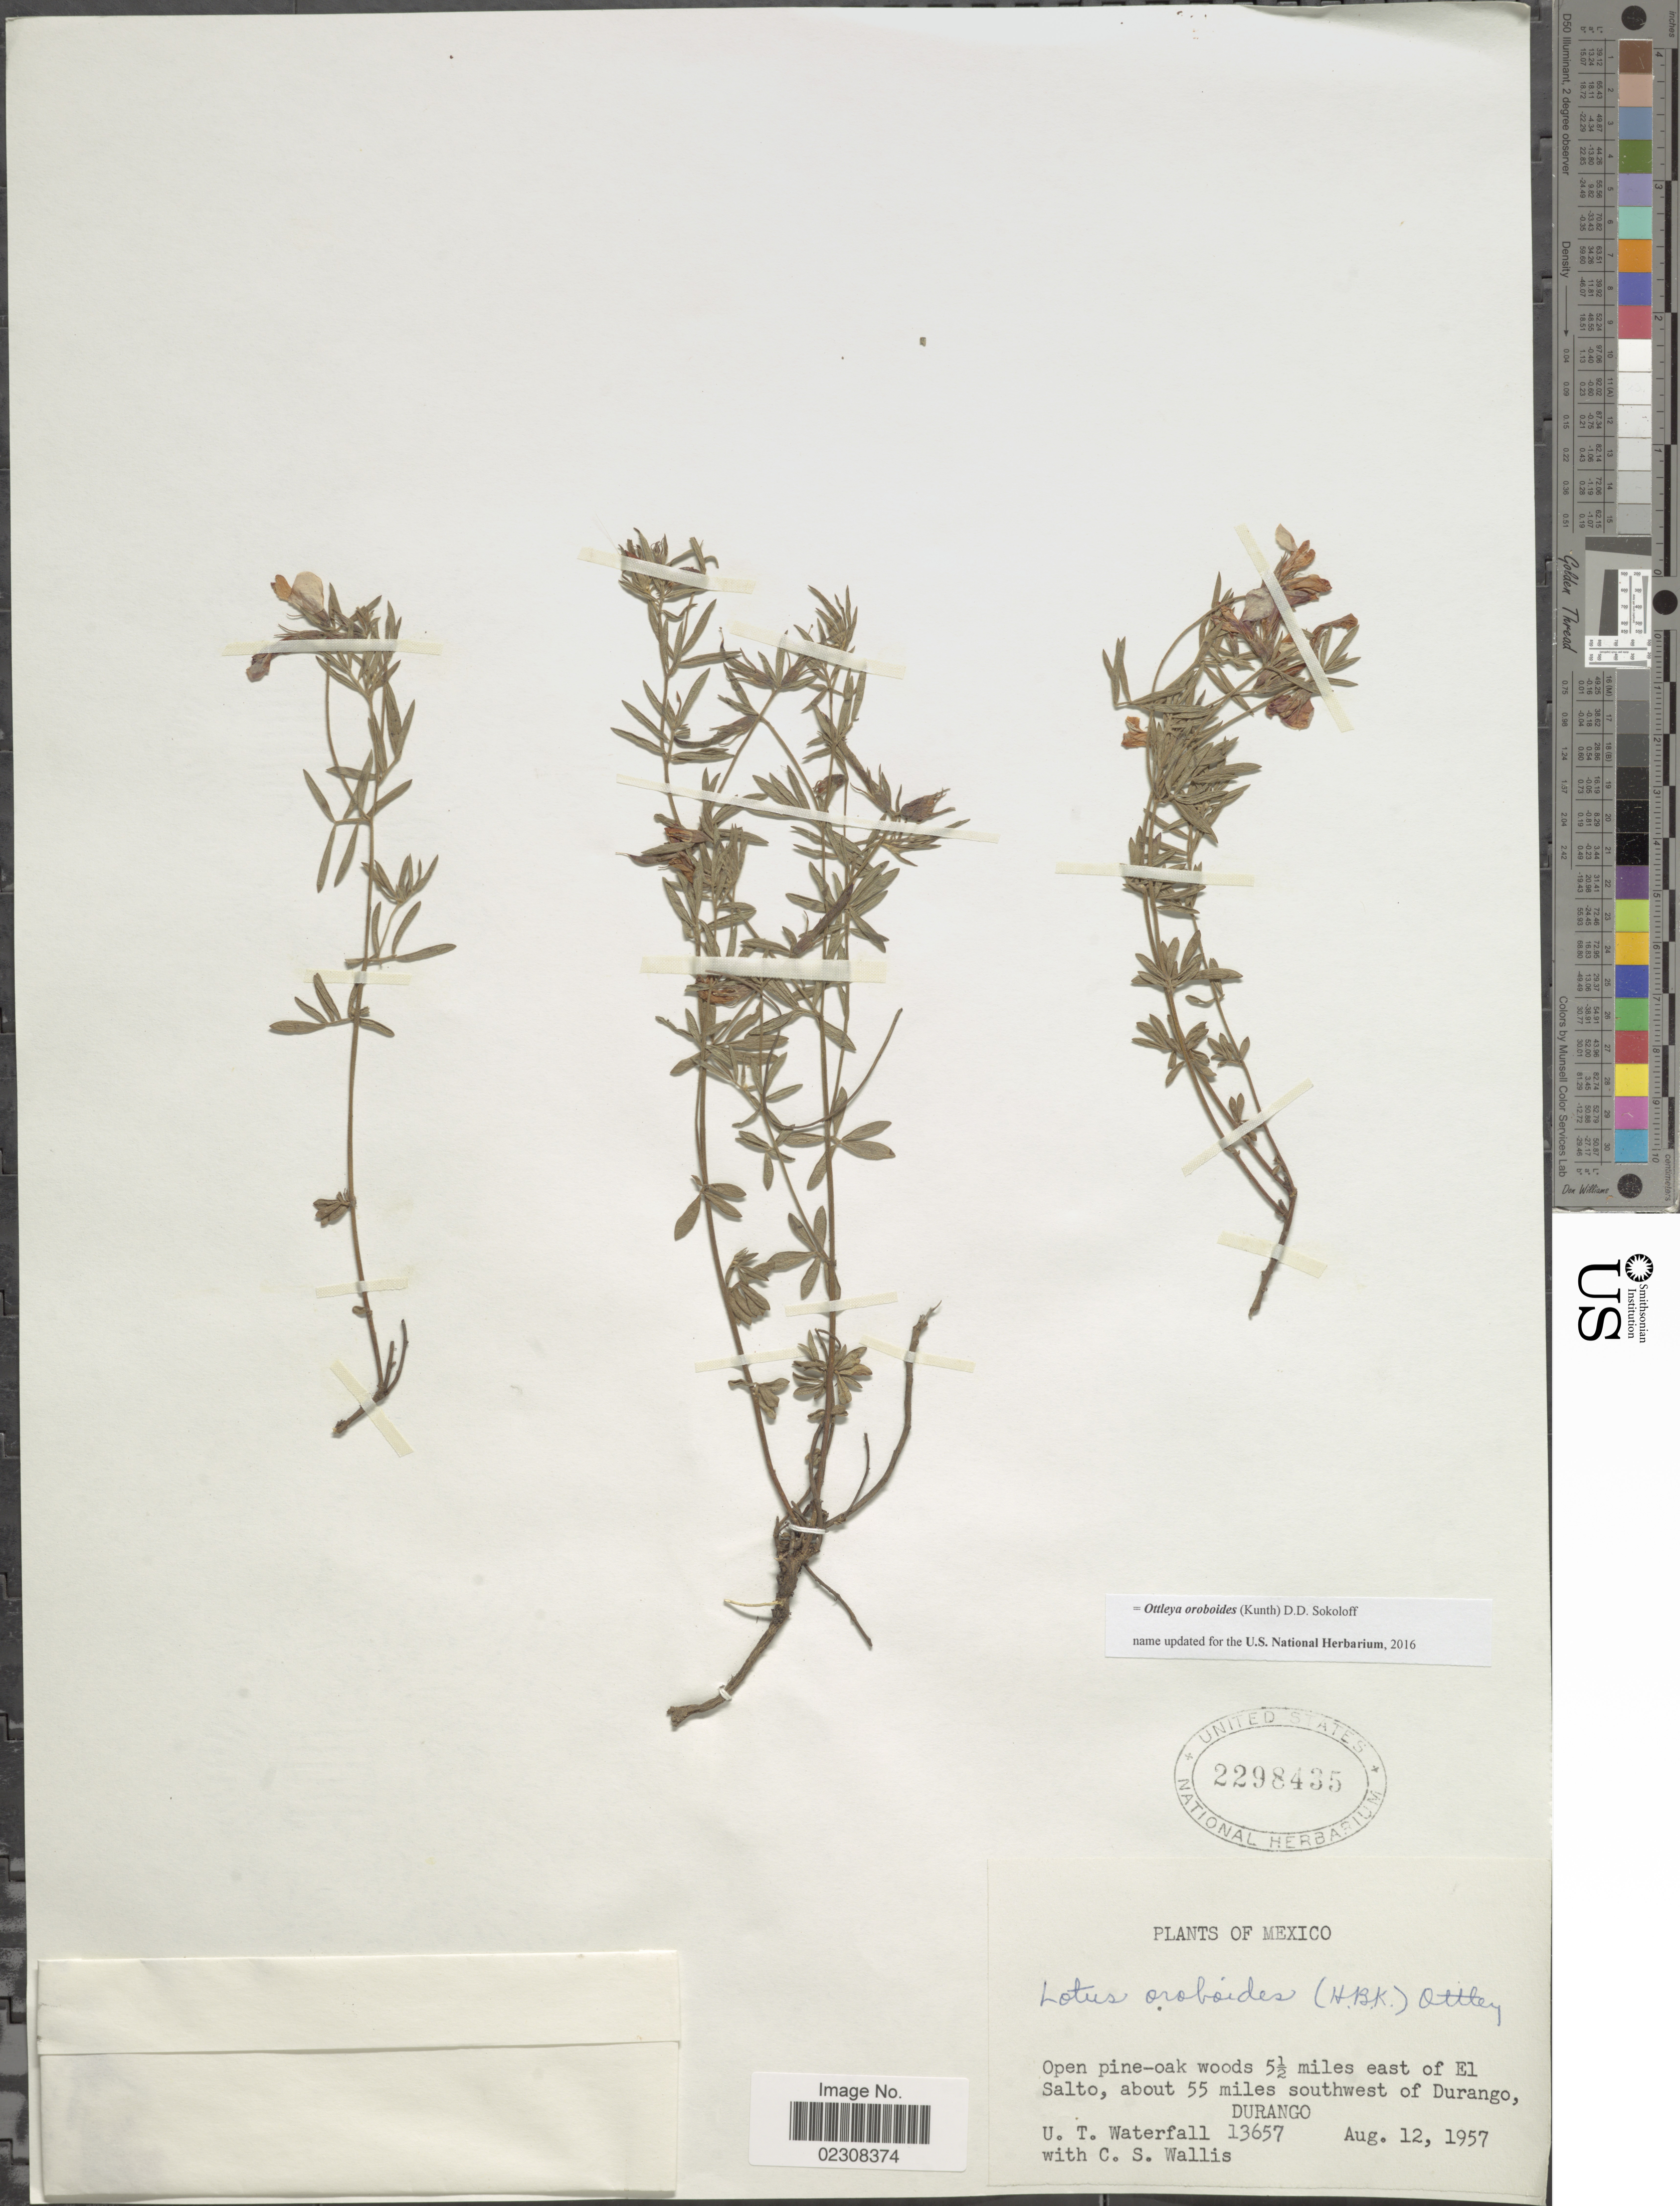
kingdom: Plantae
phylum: Tracheophyta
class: Magnoliopsida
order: Fabales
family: Fabaceae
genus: Ottleya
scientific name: Ottleya oroboides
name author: (Kunth) D.D. Sokoloff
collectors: U. T. Waterfall & C. S. Wallis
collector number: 13657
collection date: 1957-08-12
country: Mexico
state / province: Durango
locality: Open pine-oak woods 5½ miles east of El Salto, about 55 miles southwest of Durango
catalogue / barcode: US 2298435